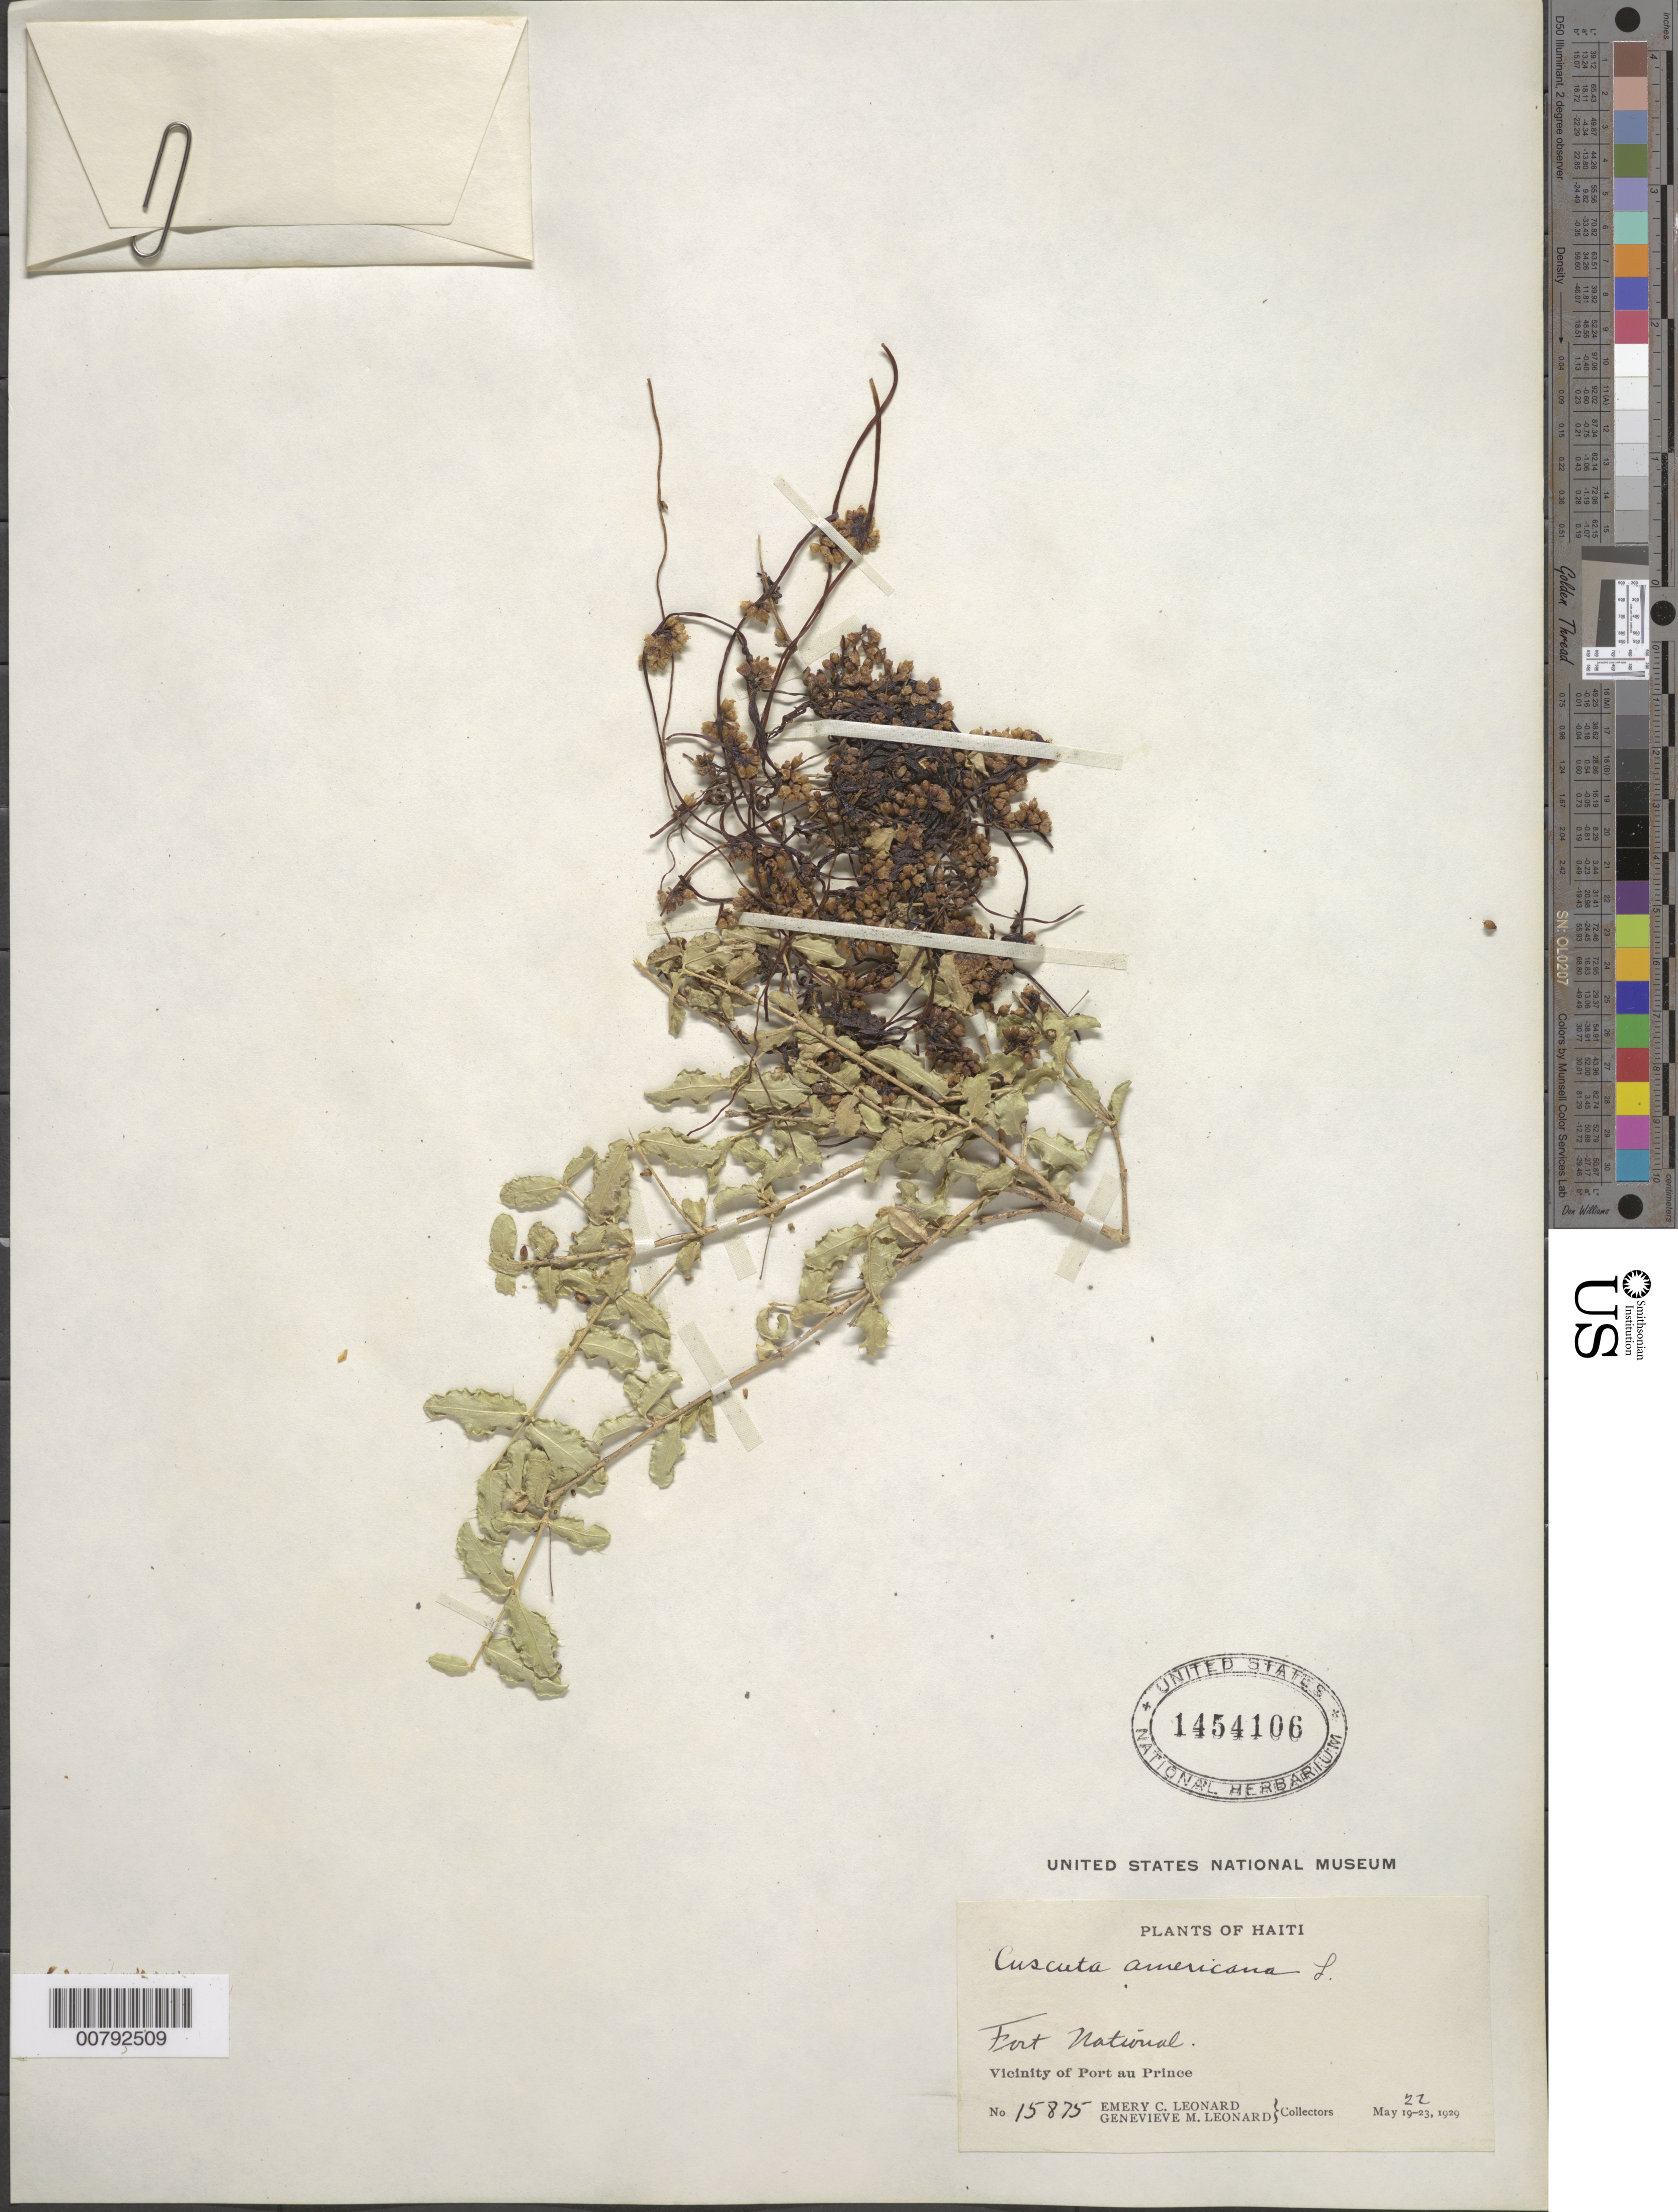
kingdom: Plantae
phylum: Tracheophyta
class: Magnoliopsida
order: Solanales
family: Convolvulaceae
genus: Cuscuta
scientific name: Cuscuta americana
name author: L.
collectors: E. C. Leonard & G. M. Leonard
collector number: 15875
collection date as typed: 22 May 1929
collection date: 1929-05-22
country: Haiti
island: Hispaniola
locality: Vicinity of Port au Prince, Fort National.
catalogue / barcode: US 1454106